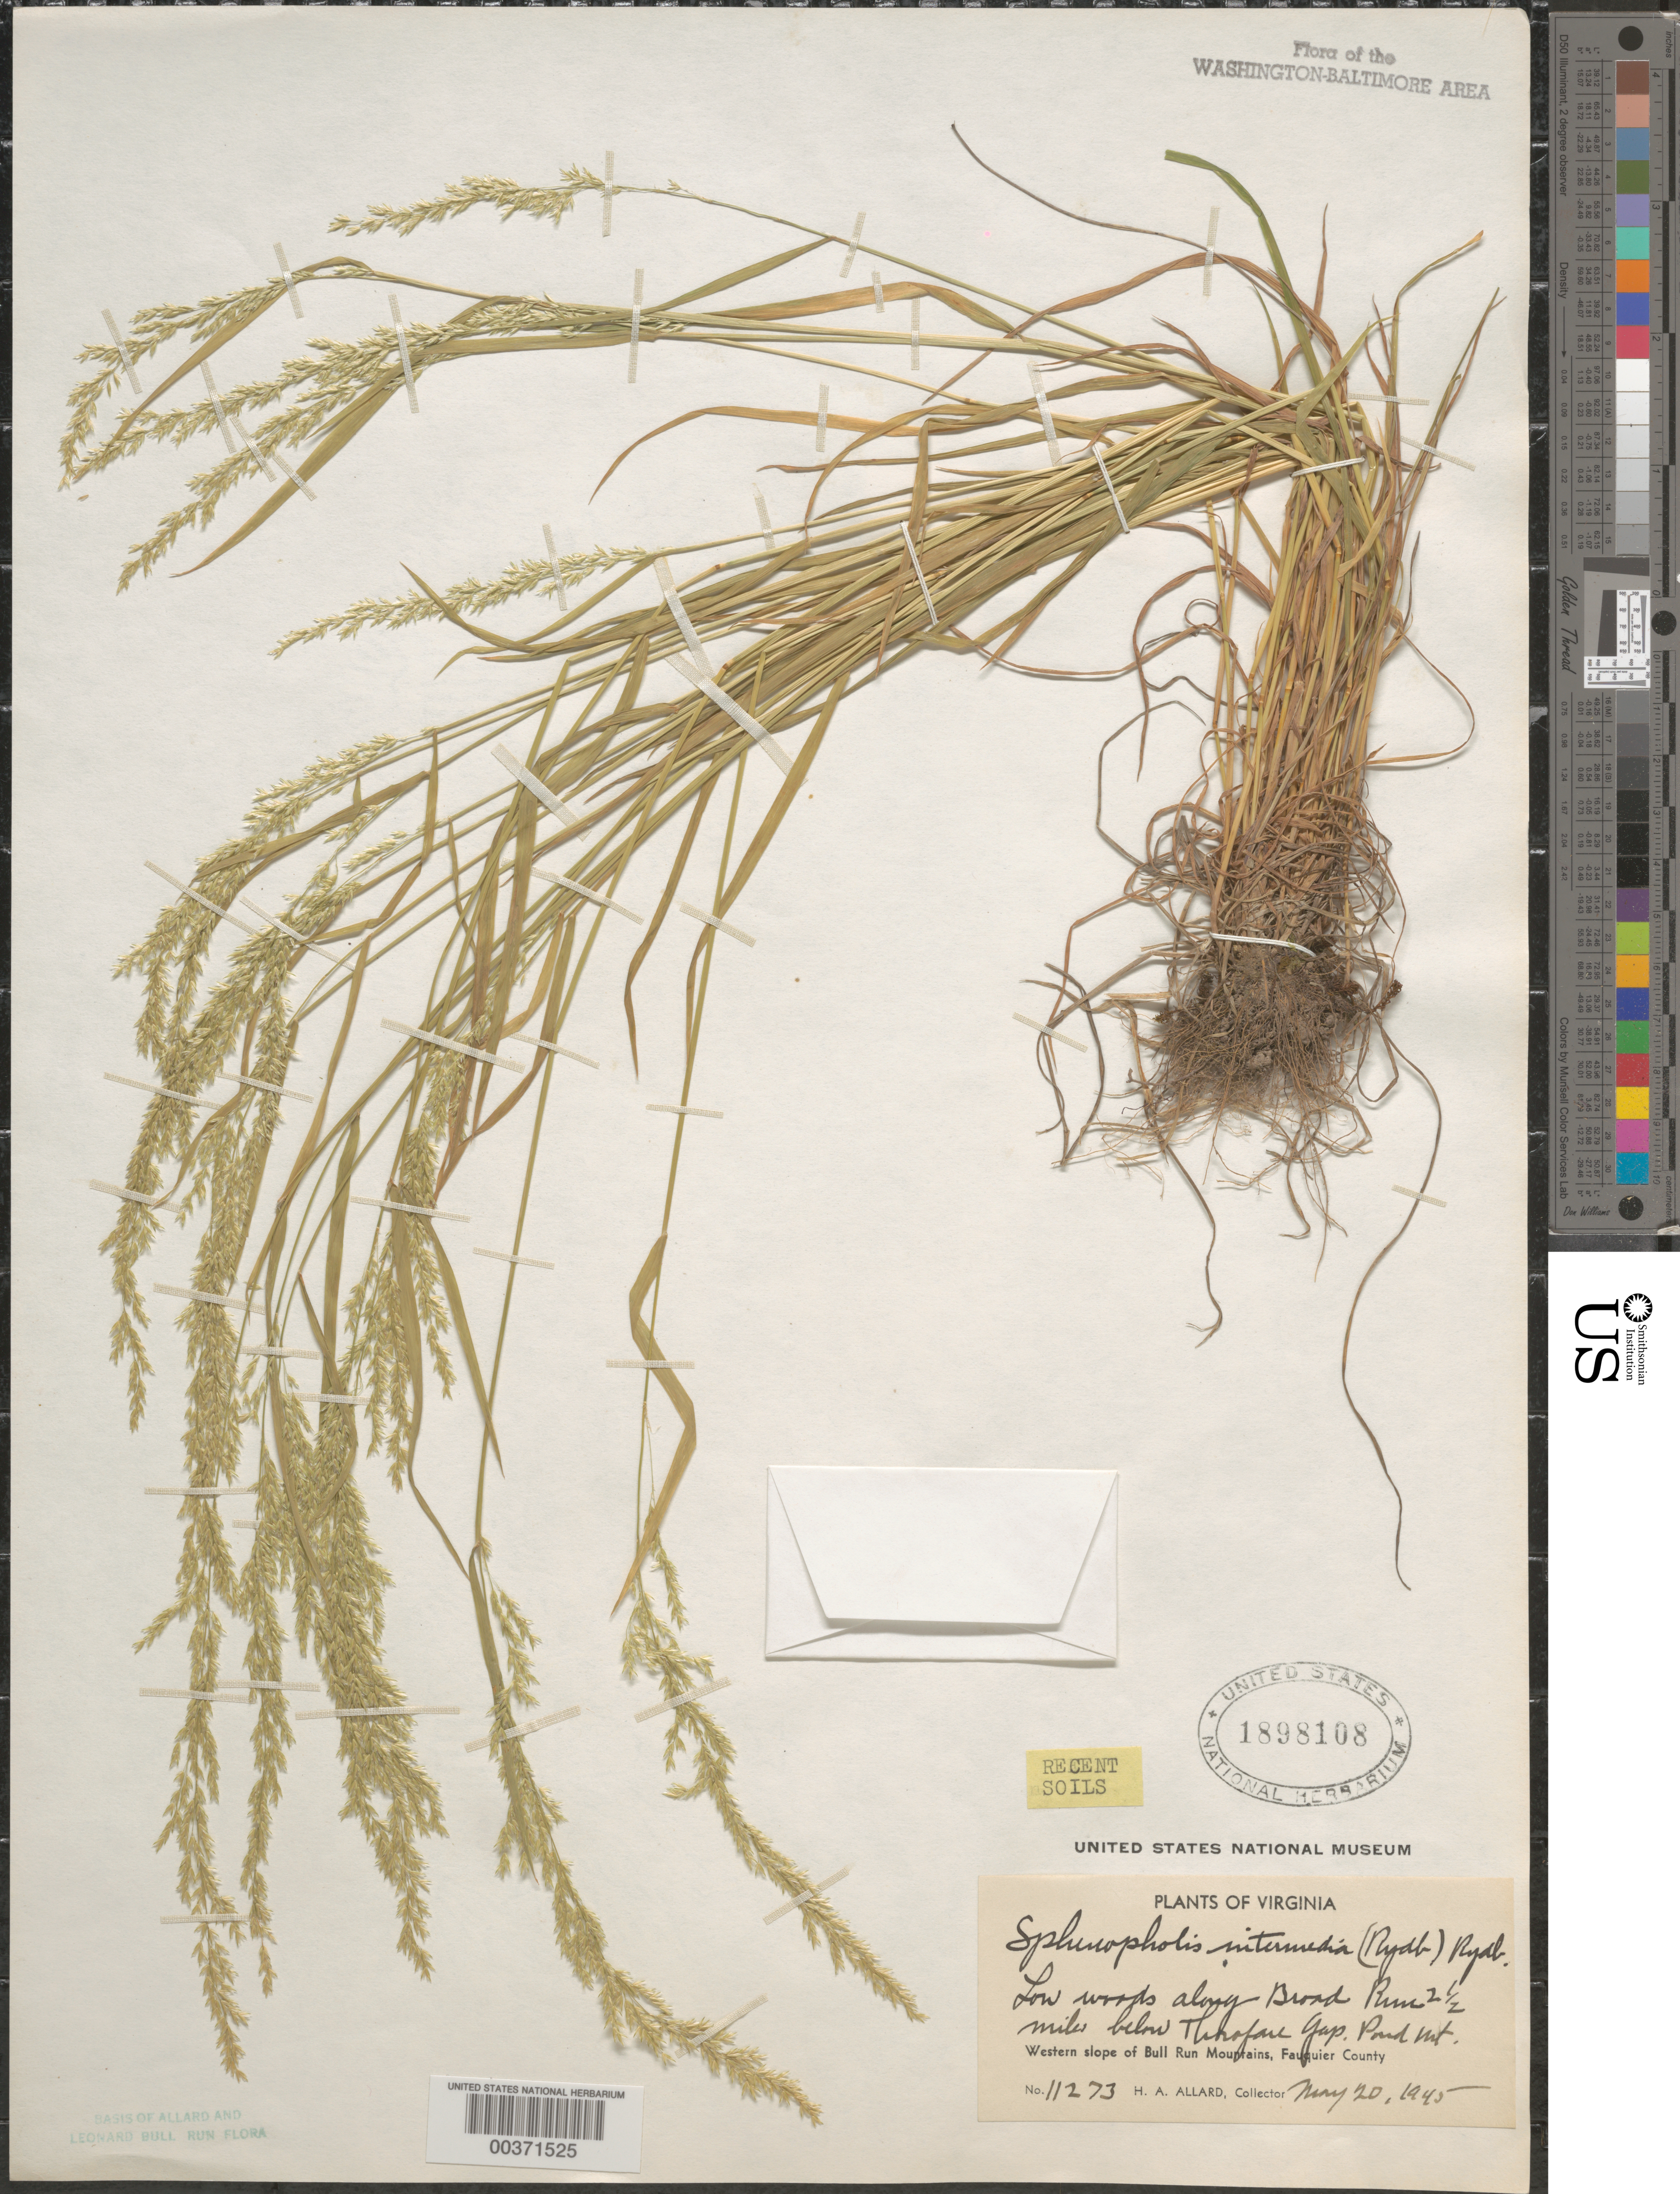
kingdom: Plantae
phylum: Tracheophyta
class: Liliopsida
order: Poales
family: Poaceae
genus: Sphenopholis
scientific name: Sphenopholis intermedia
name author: (Rydb.) Rydb.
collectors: H. A. Allard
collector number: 11273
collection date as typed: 20 May 1945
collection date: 1945-05-20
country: United States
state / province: Virginia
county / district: Fauquier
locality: Broad Run below Thorofare Gap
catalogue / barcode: US 1898108